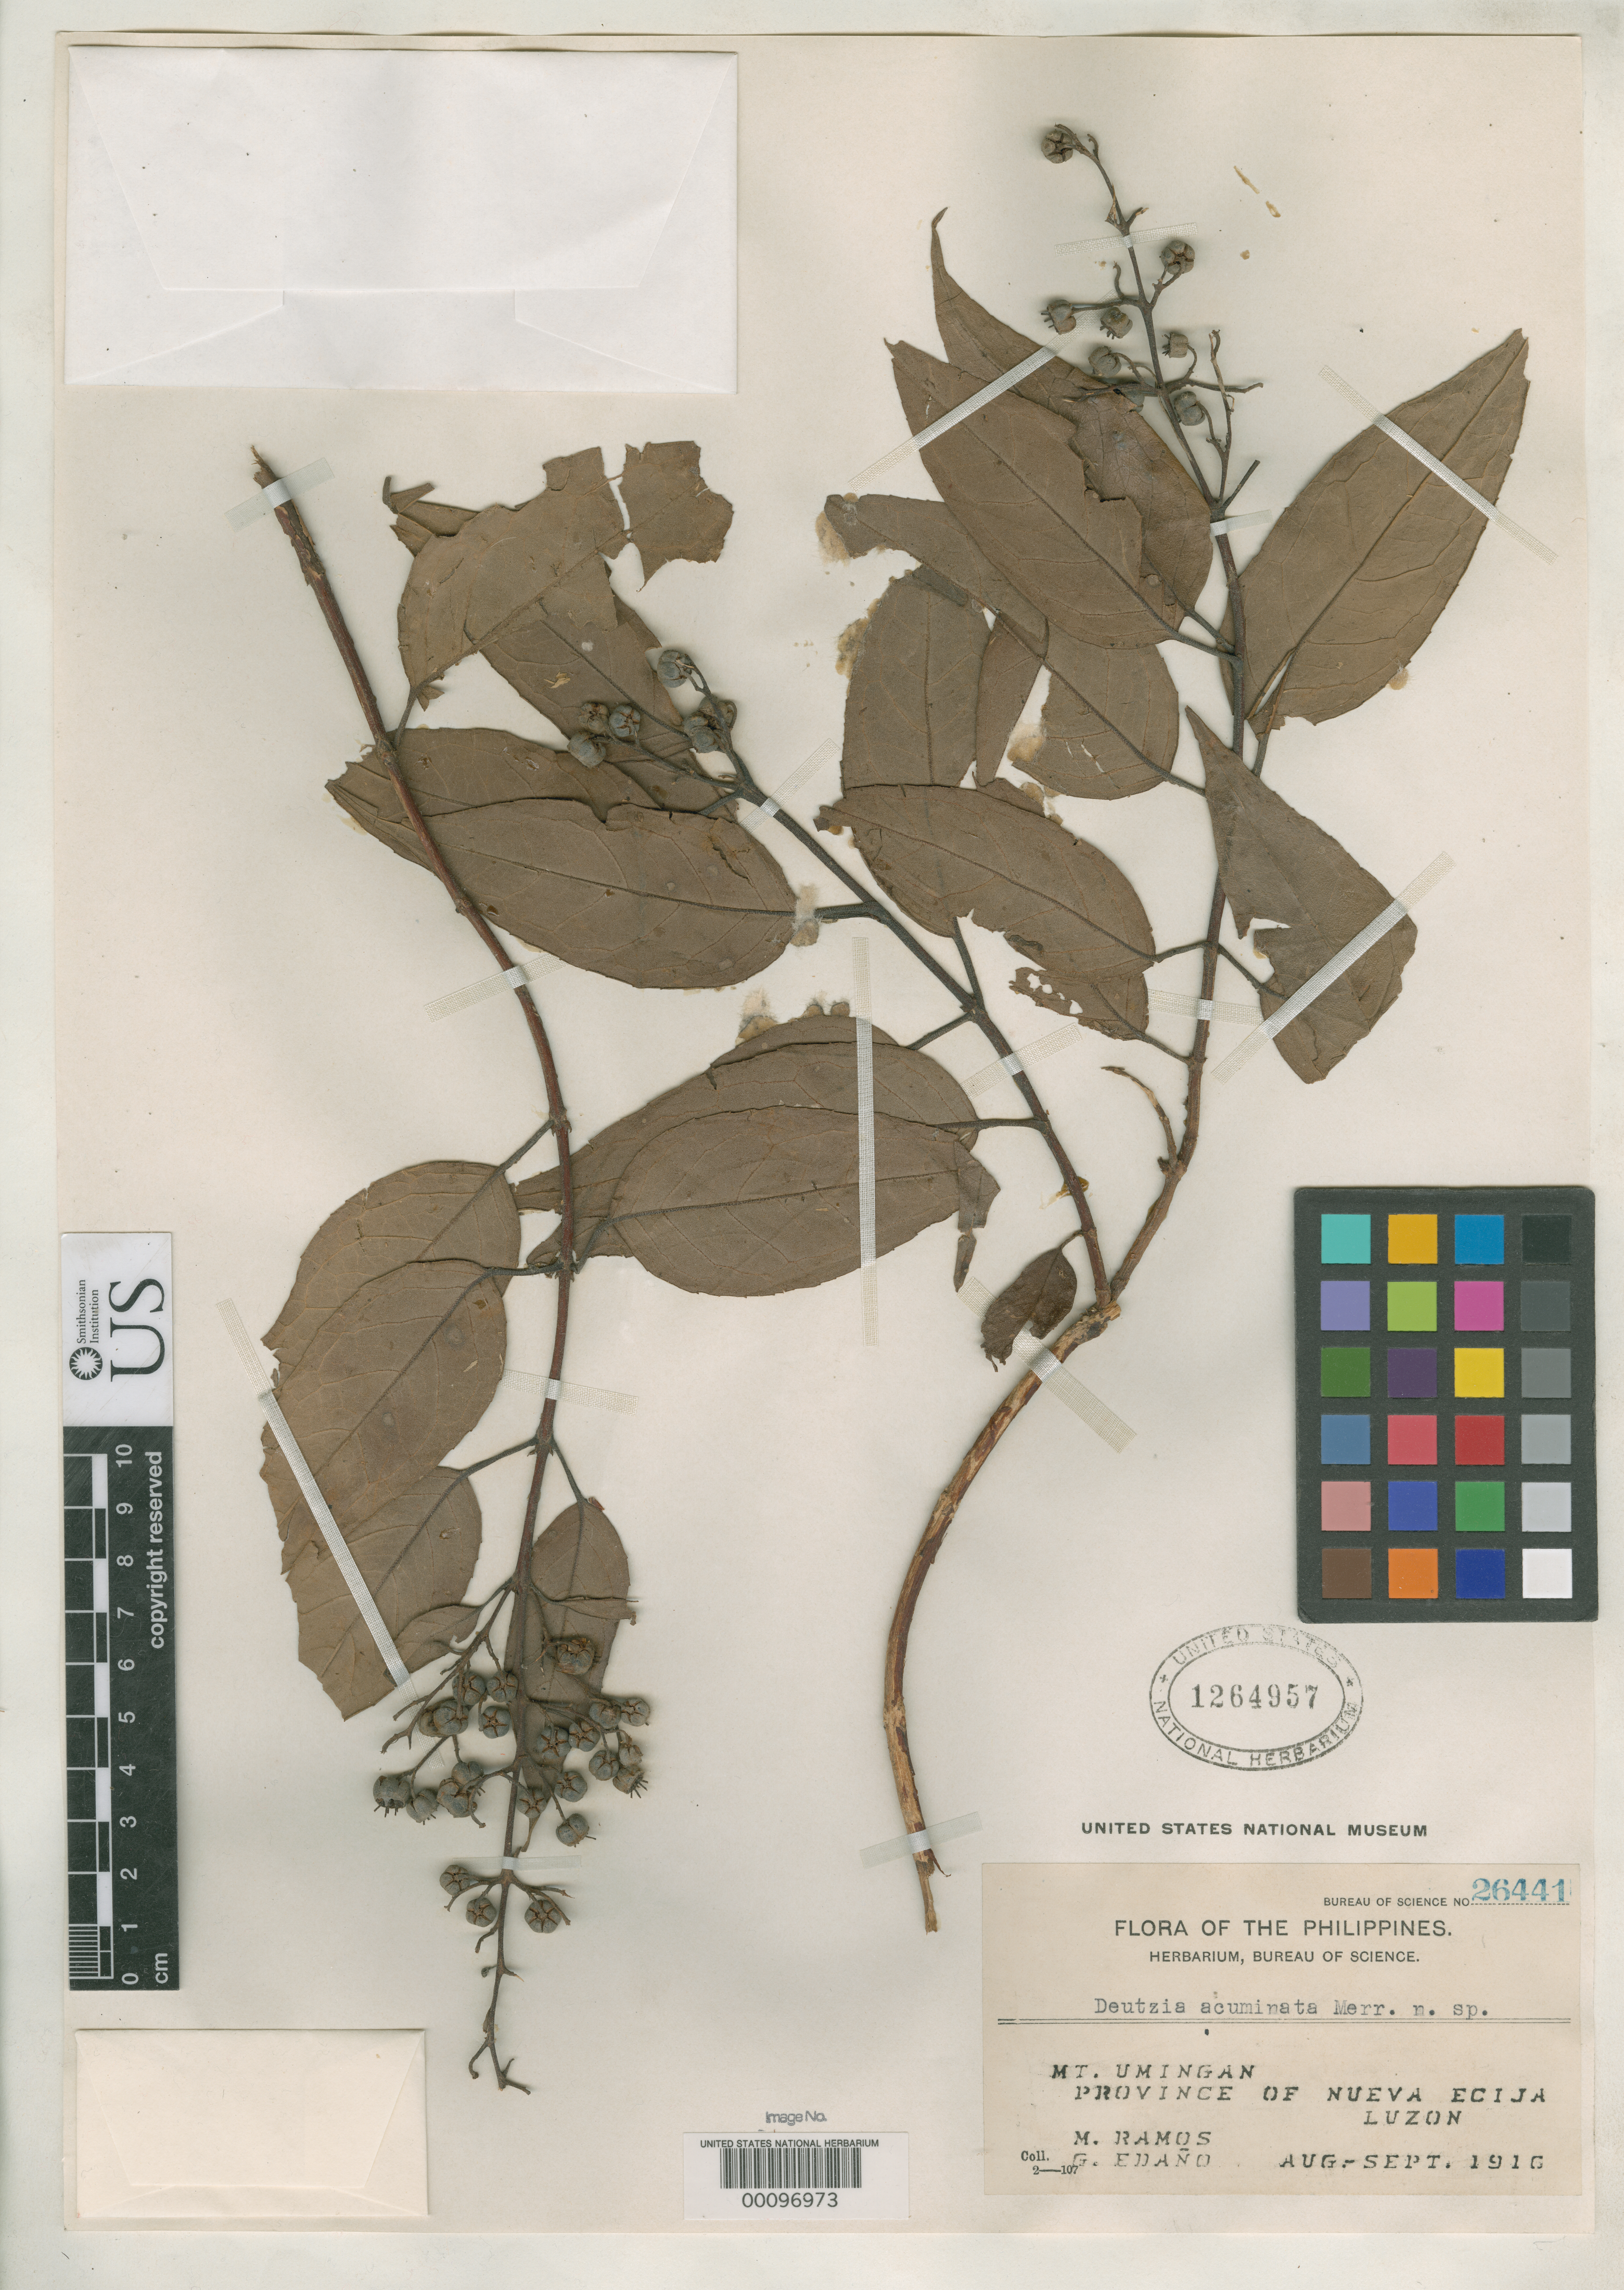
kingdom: Plantae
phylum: Tracheophyta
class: Magnoliopsida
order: Cornales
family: Hydrangeaceae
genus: Deutzia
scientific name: Deutzia acuminata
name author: Merr.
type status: Isotype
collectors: M. Ramos & G. E. Edaño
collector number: Bur. Sci. 26441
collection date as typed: Aug 1910 to -- Sep 1910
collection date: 1910-08/1910-09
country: Philippines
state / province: Central Luzon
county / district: Nueva Ecija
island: Luzon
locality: Mt. Umingan.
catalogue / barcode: US 1264957